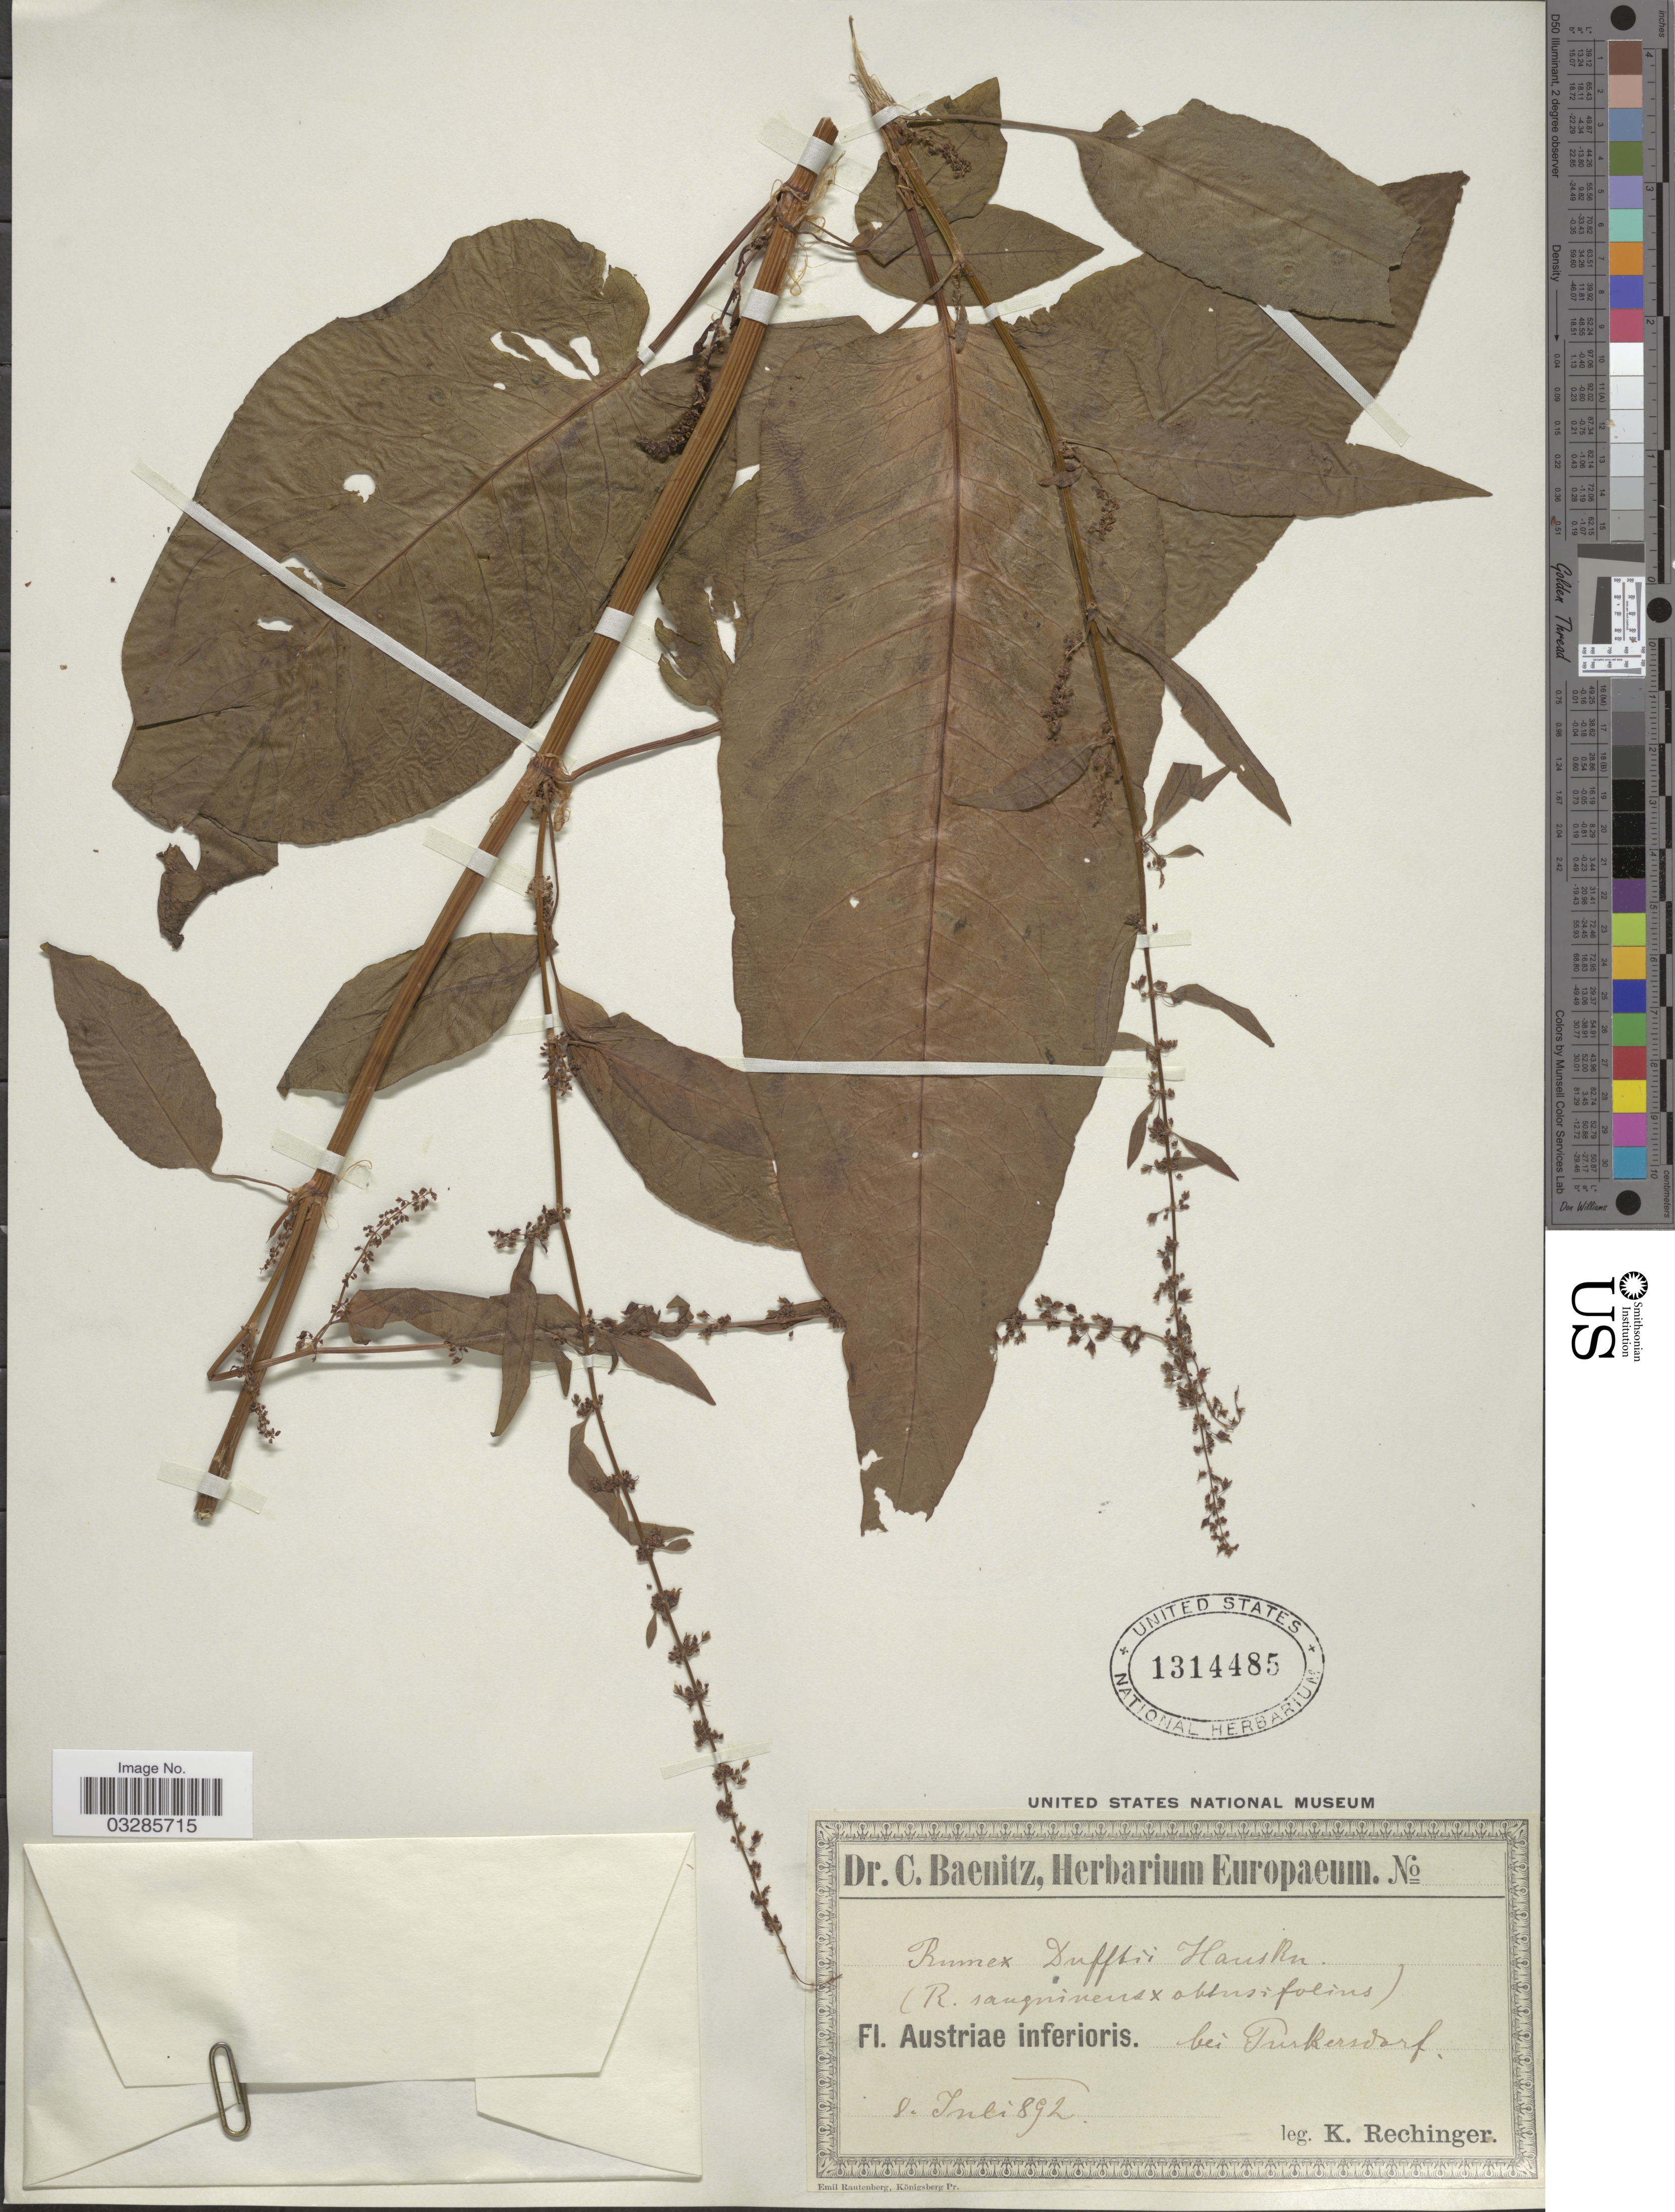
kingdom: Plantae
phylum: Tracheophyta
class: Magnoliopsida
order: Caryophyllales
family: Polygonaceae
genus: Rumex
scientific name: Rumex x dufftii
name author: Hausskn.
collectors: K. Rechinger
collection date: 1892-07-08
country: Austria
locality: Austriae inferioris. bei Purkersdorf.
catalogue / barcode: US 1314485